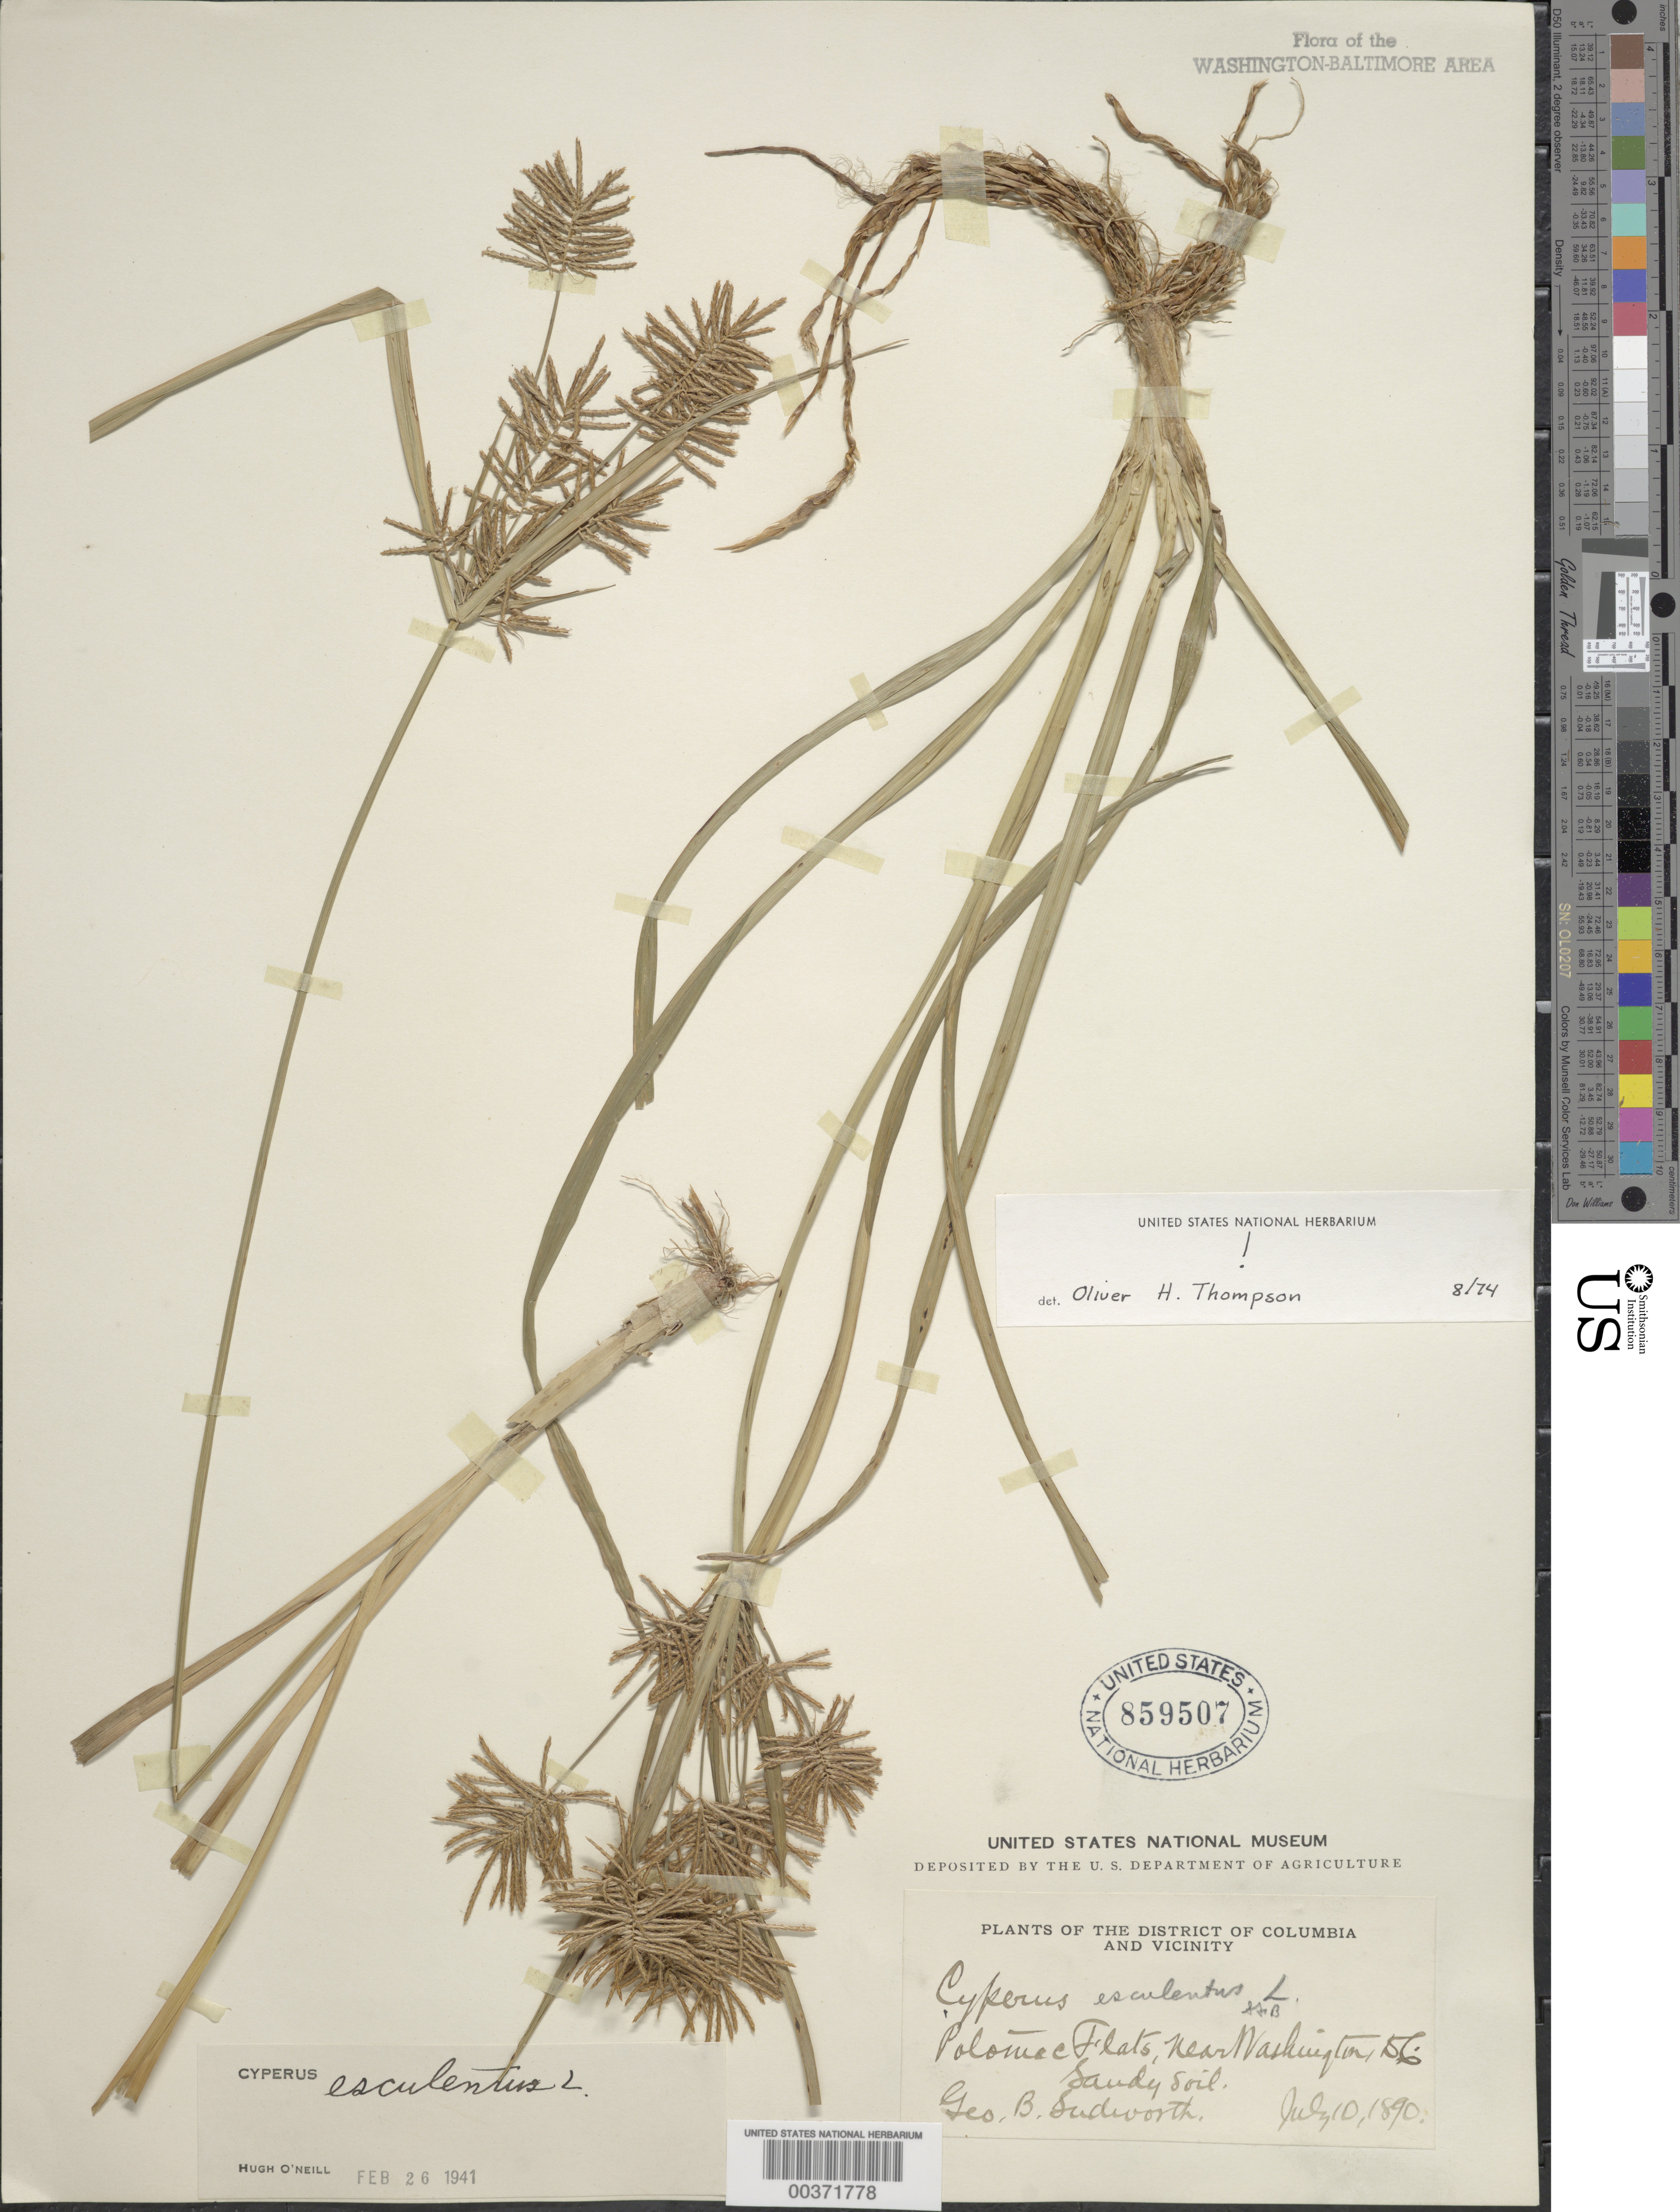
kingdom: Plantae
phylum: Tracheophyta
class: Liliopsida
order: Poales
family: Cyperaceae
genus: Cyperus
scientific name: Cyperus esculentus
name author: L.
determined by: O'Neill, Hugh T.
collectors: G. B. Sudworth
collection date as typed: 10 Jul 1890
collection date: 1890-07-10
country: United States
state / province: District of Columbia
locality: Potomac flats C. & O. Canal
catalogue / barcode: US 859507